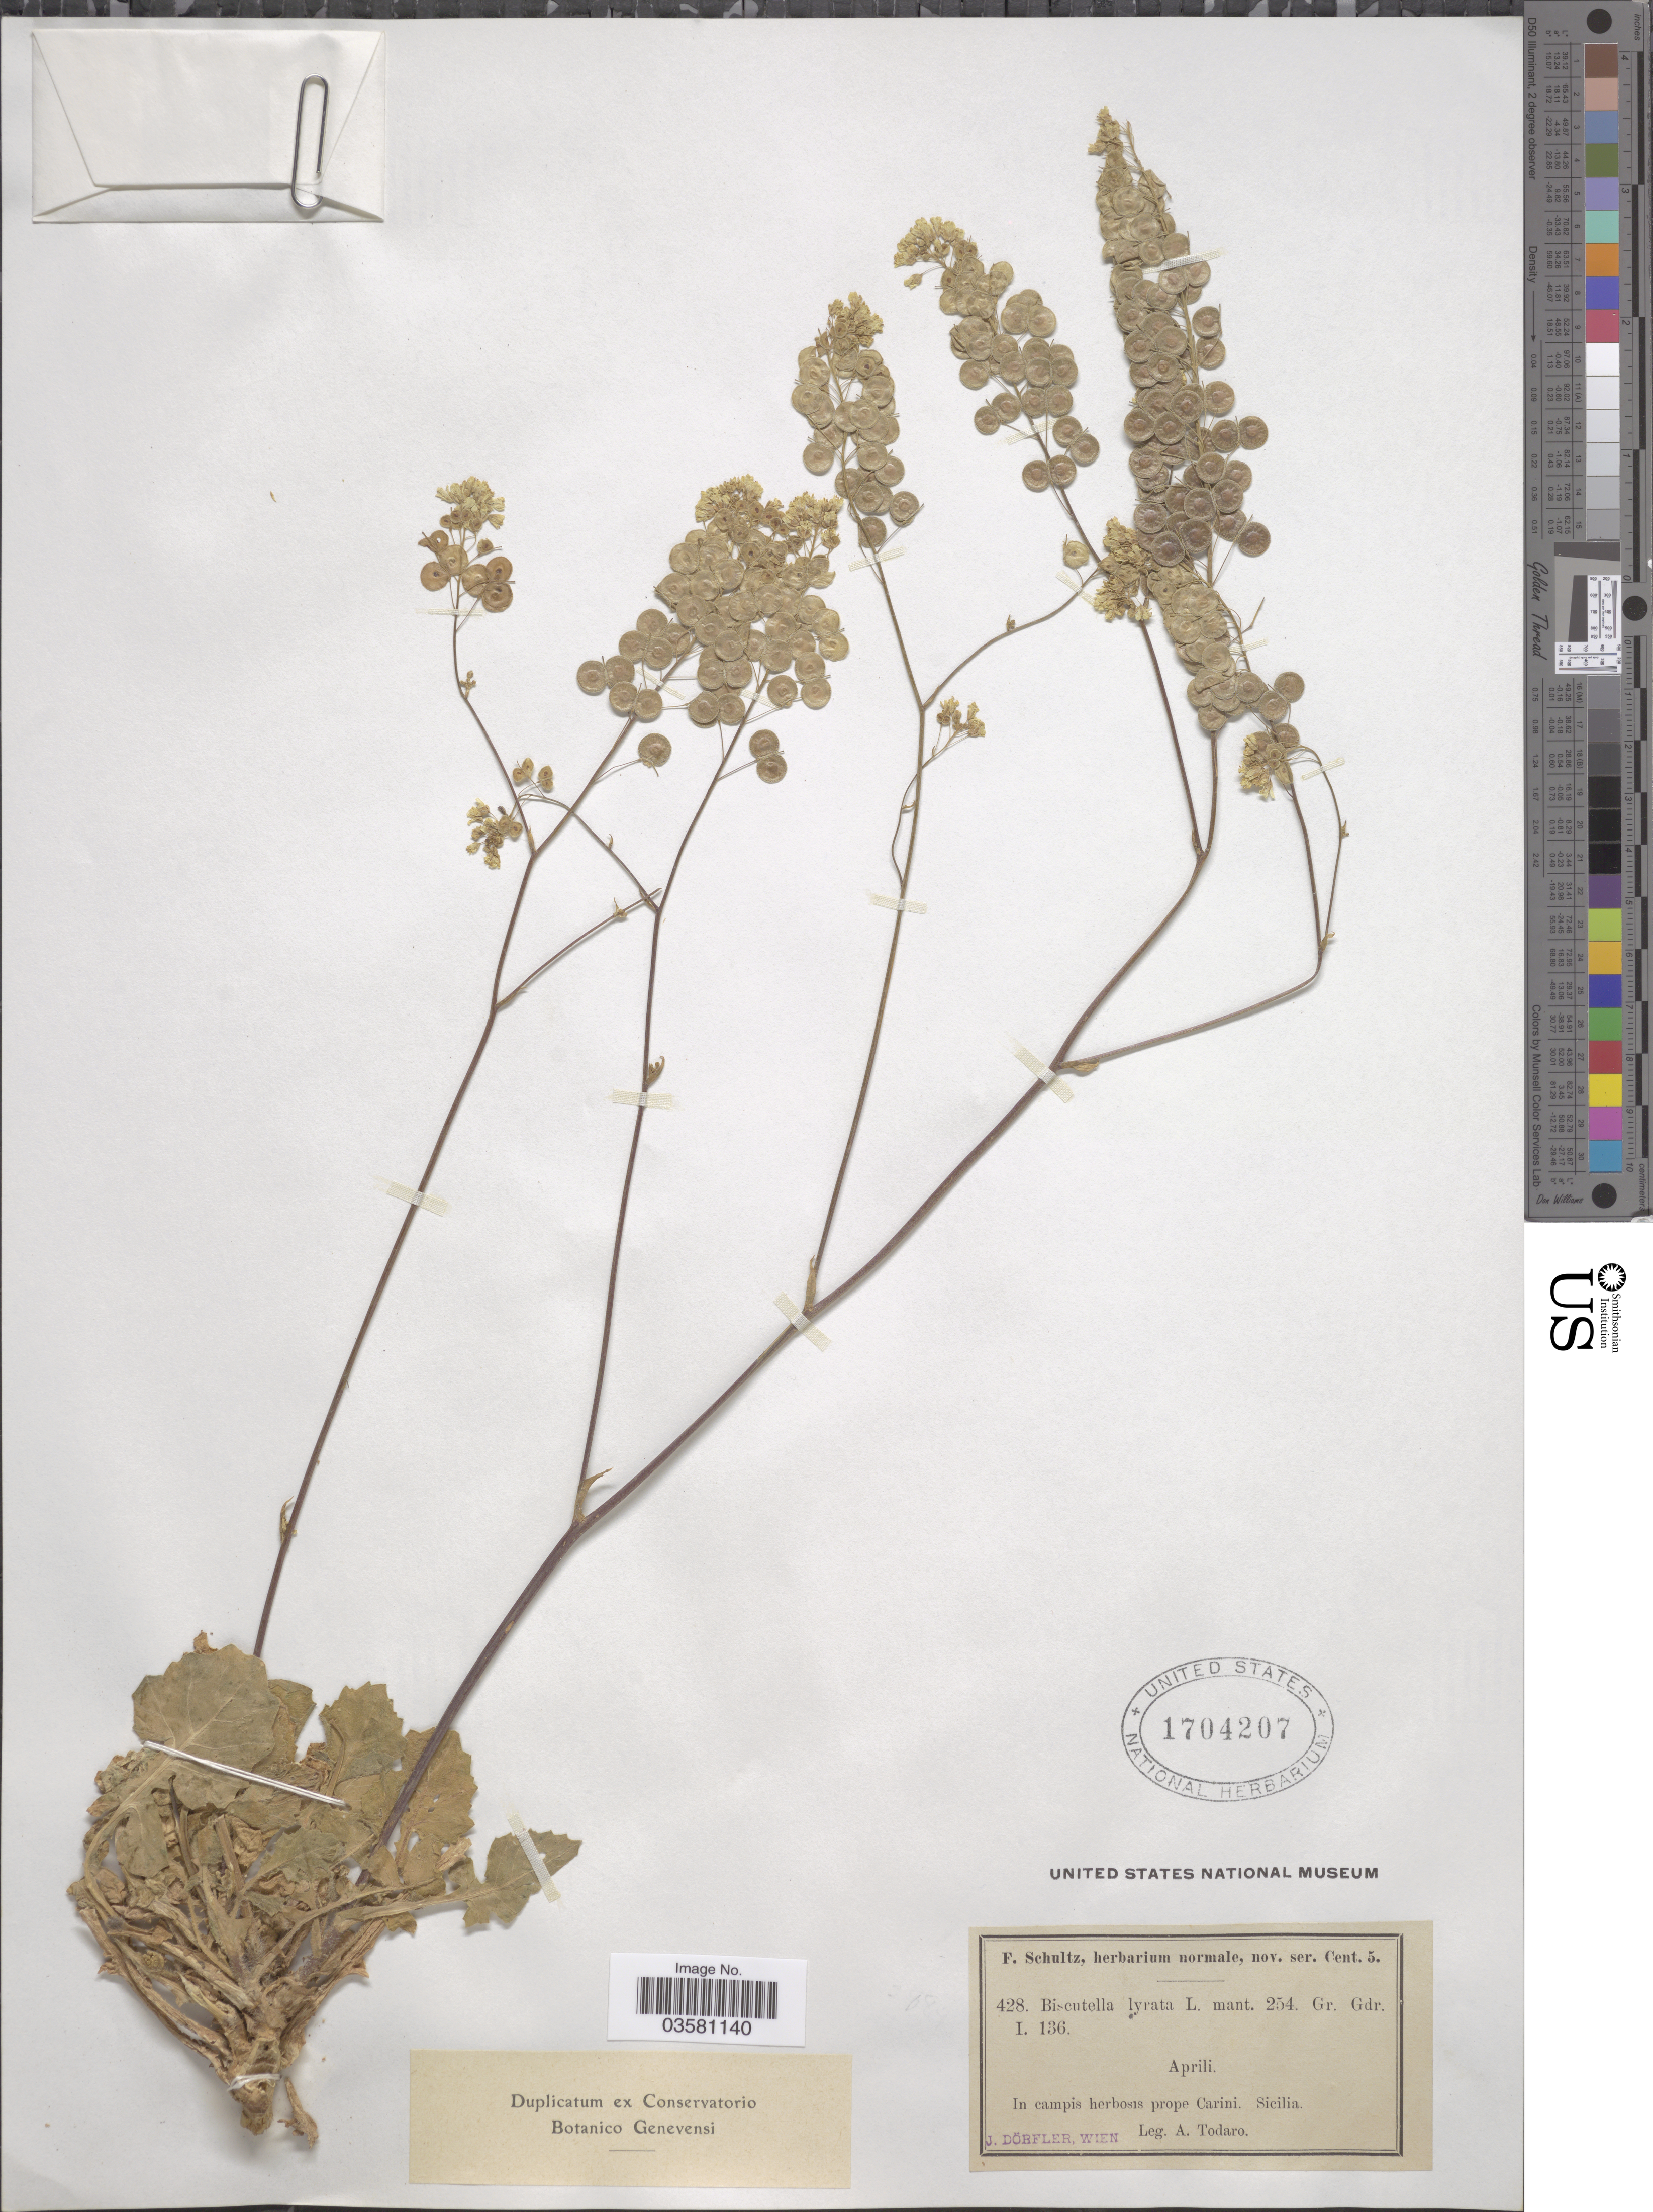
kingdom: Plantae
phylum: Tracheophyta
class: Magnoliopsida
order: Brassicales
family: Brassicaceae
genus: Biscutella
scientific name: Biscutella lyrata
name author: L.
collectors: A. Todaro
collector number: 428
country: Italy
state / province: Siciliana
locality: In campis herbosis prope Carini. Sicilia.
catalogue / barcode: US 1704207